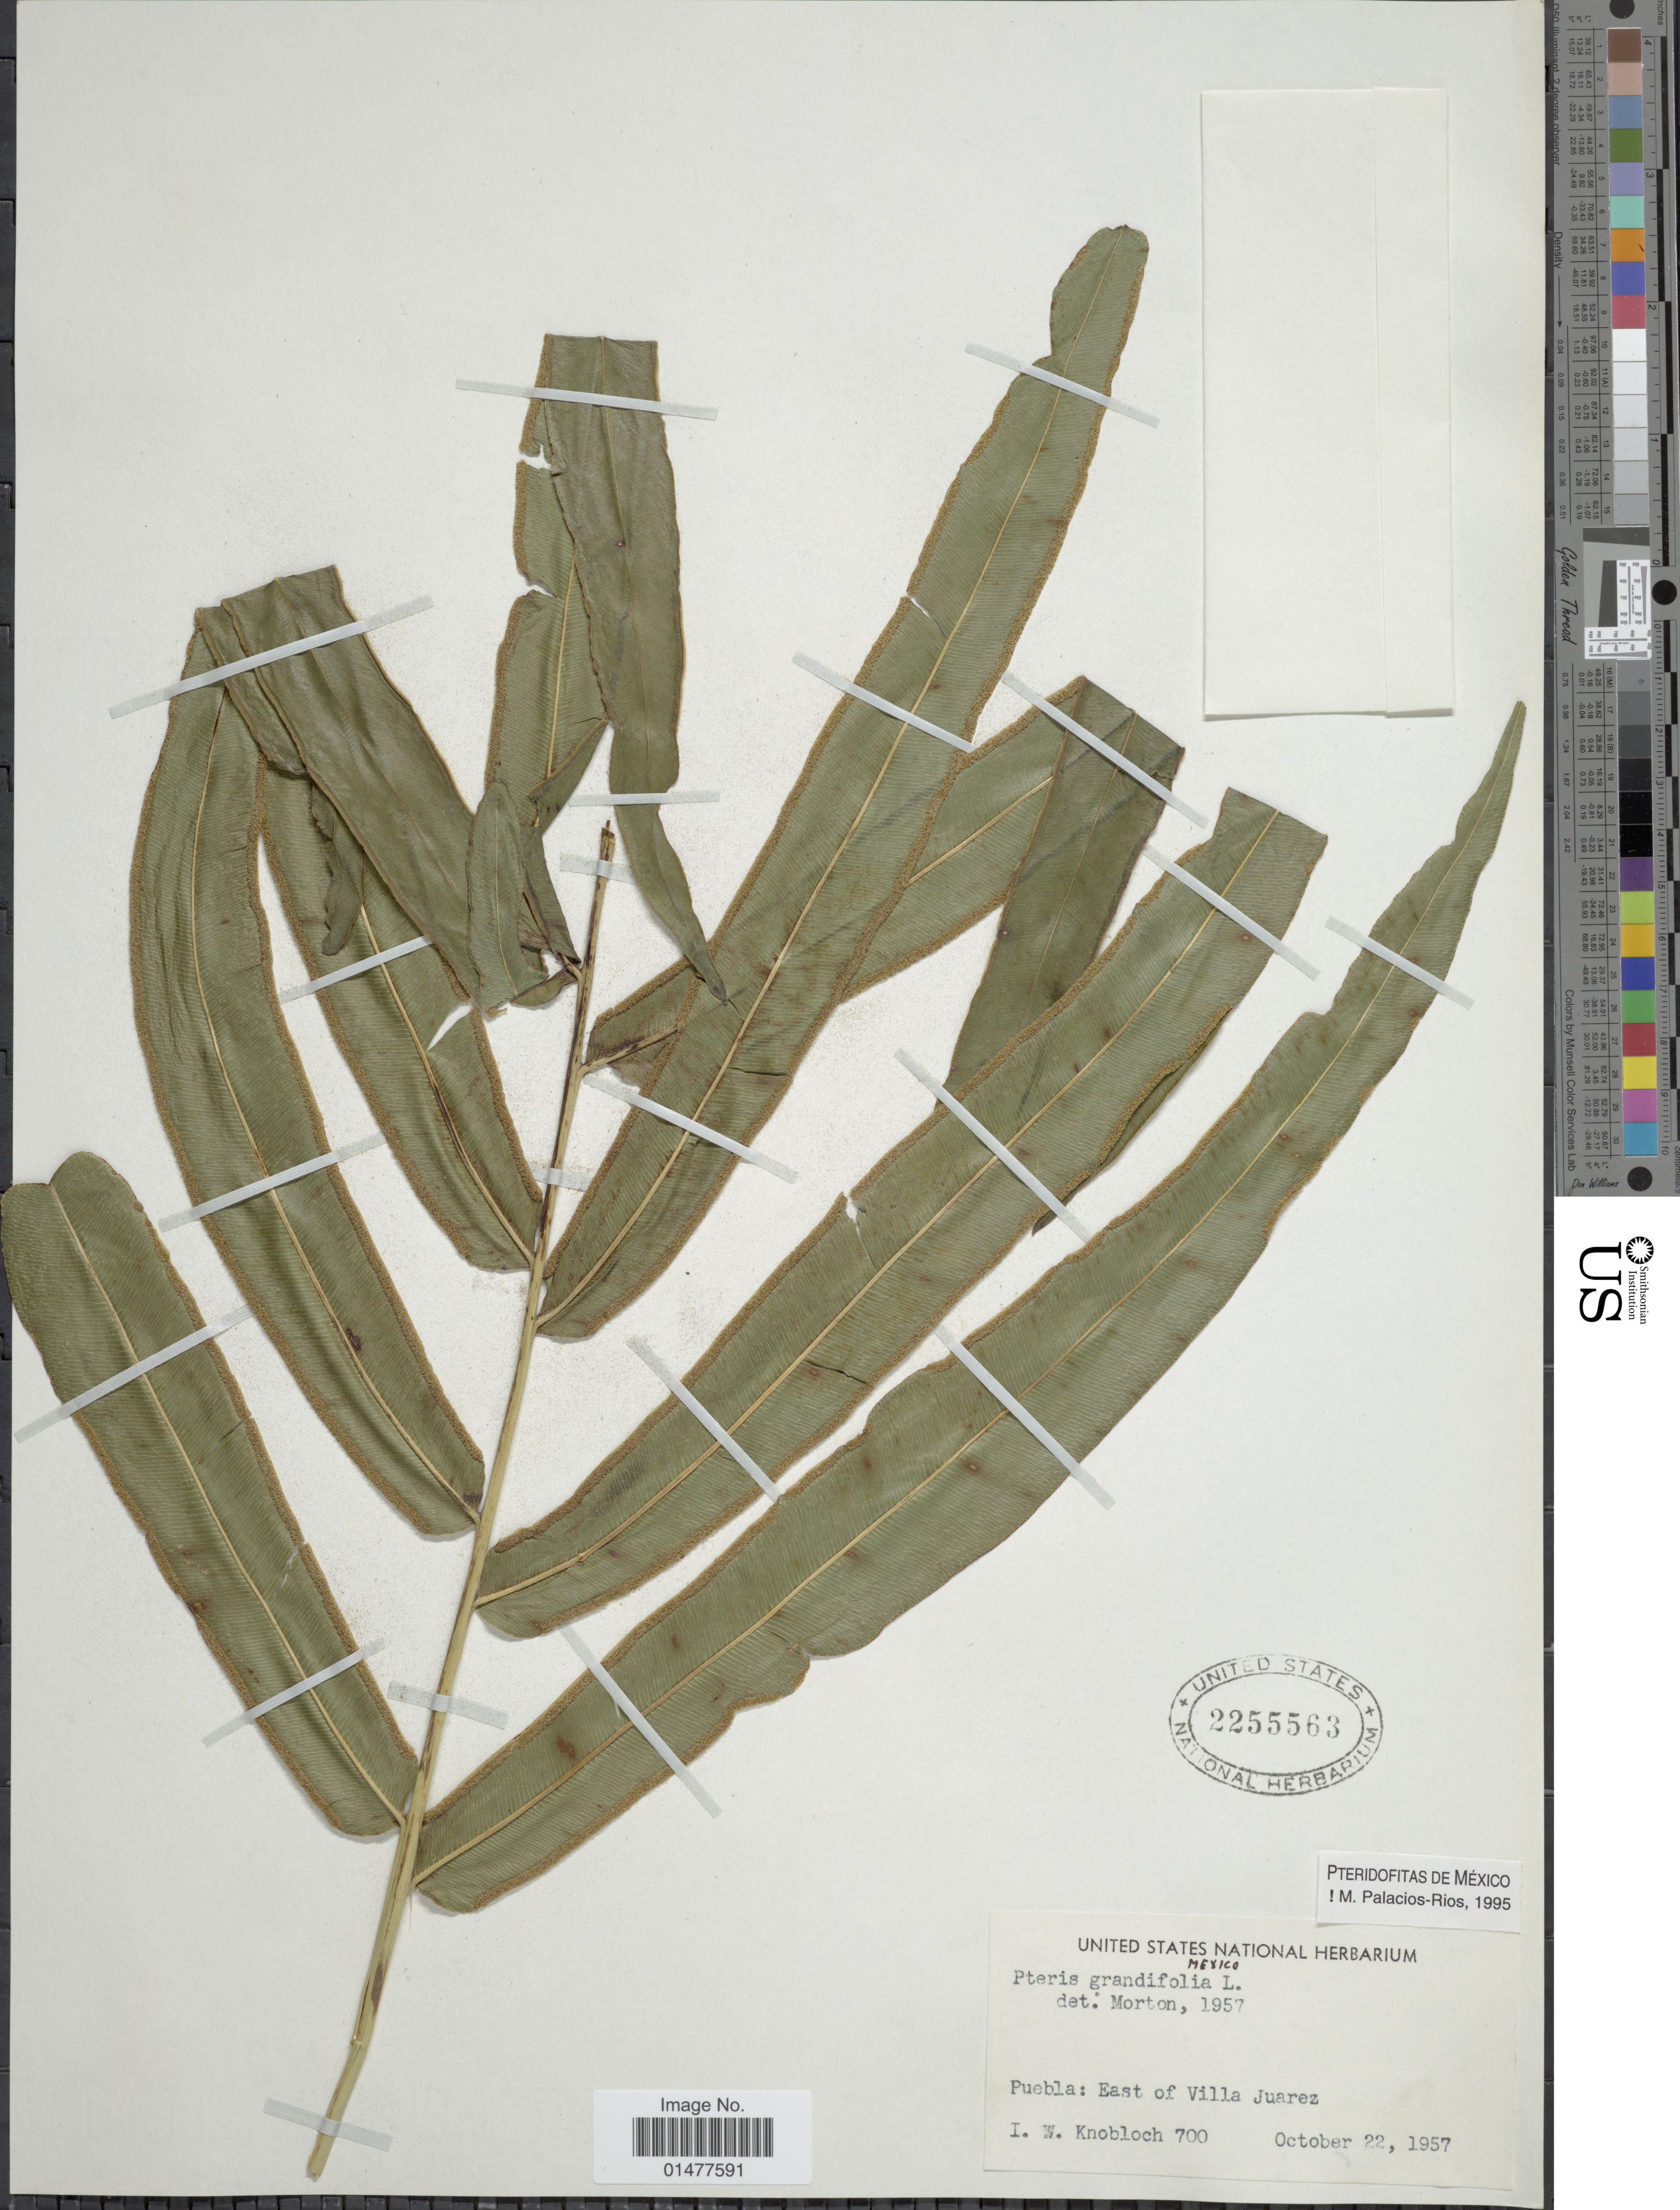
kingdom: Plantae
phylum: Tracheophyta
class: Polypodiopsida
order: Polypodiales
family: Pteridaceae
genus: Pteris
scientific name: Pteris grandifolia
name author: L.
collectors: I. W. Knobloch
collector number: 700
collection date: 1957-10-22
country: Mexico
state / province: Puebla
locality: East of Villa Juarez.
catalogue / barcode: US 2255563